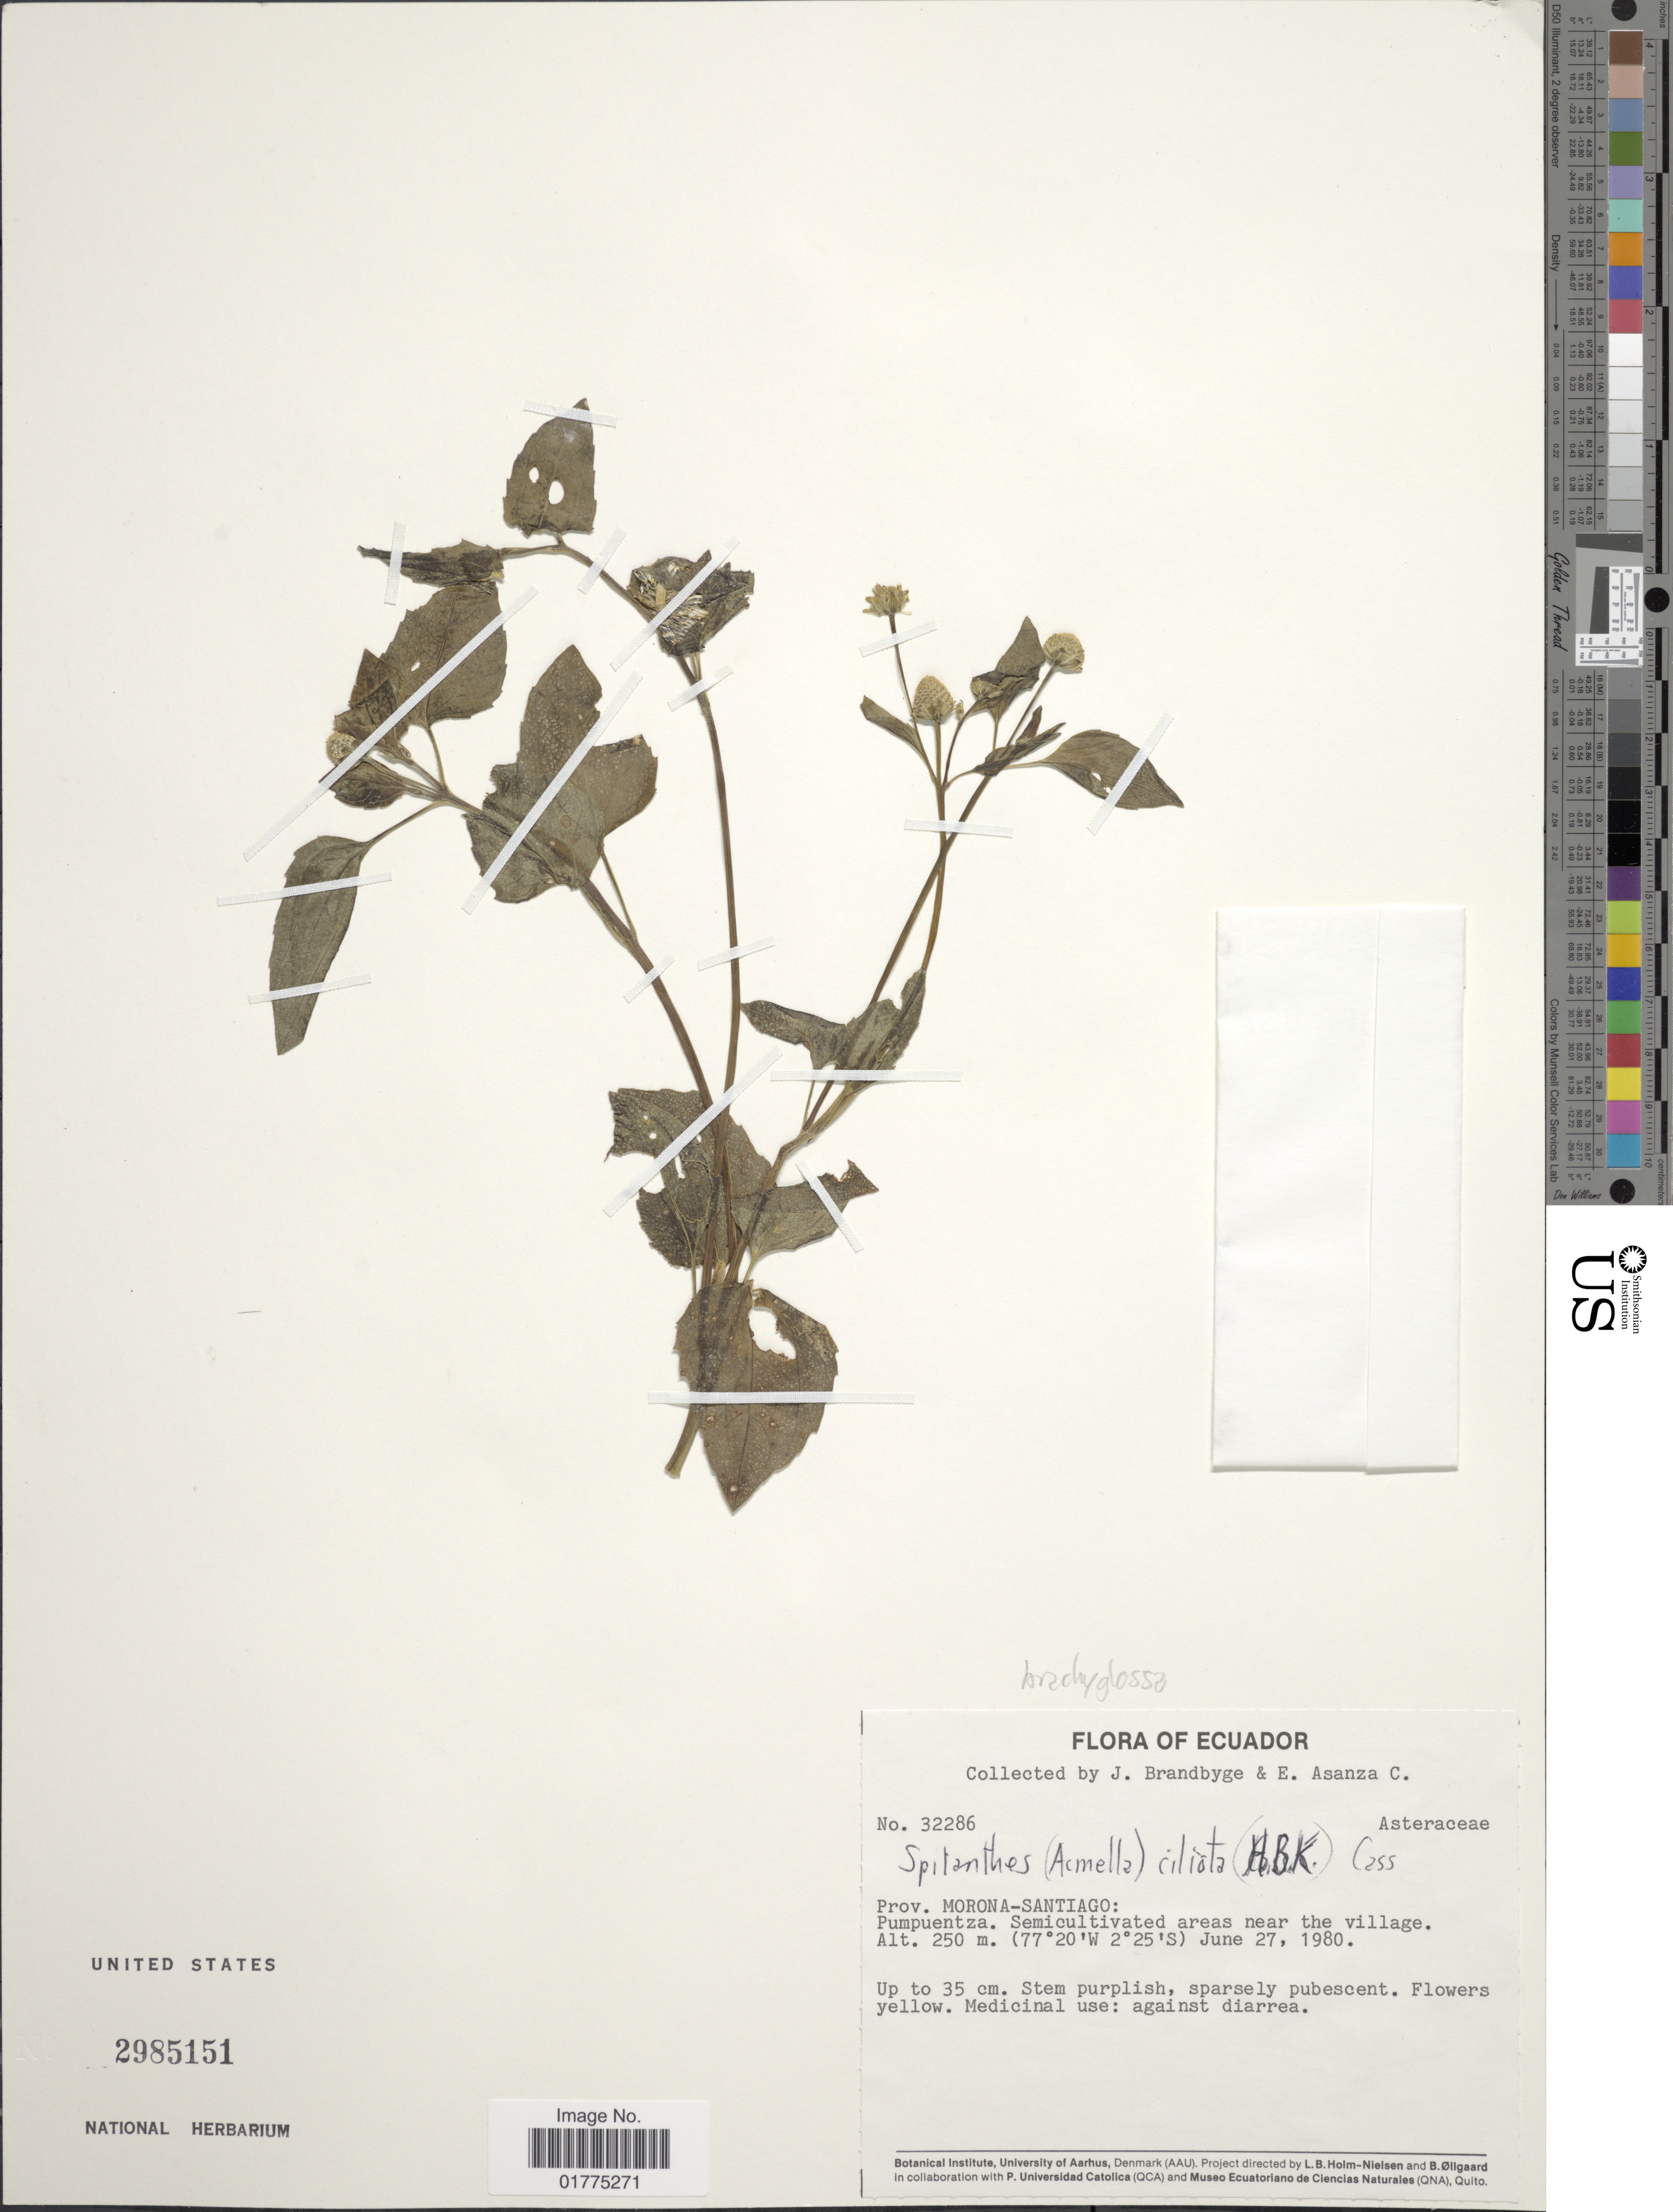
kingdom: Plantae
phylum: Tracheophyta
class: Magnoliopsida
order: Asterales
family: Asteraceae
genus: Acmella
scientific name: Acmella brachyglossa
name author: Cass.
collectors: J. Brandbyge & E. Asanza C.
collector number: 32286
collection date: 1980-06-27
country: Ecuador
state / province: Morona-Santiago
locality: Prov. Morona-Santiago: Pumpuentza, Semicultivated area near the village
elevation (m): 250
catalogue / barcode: US 2985151